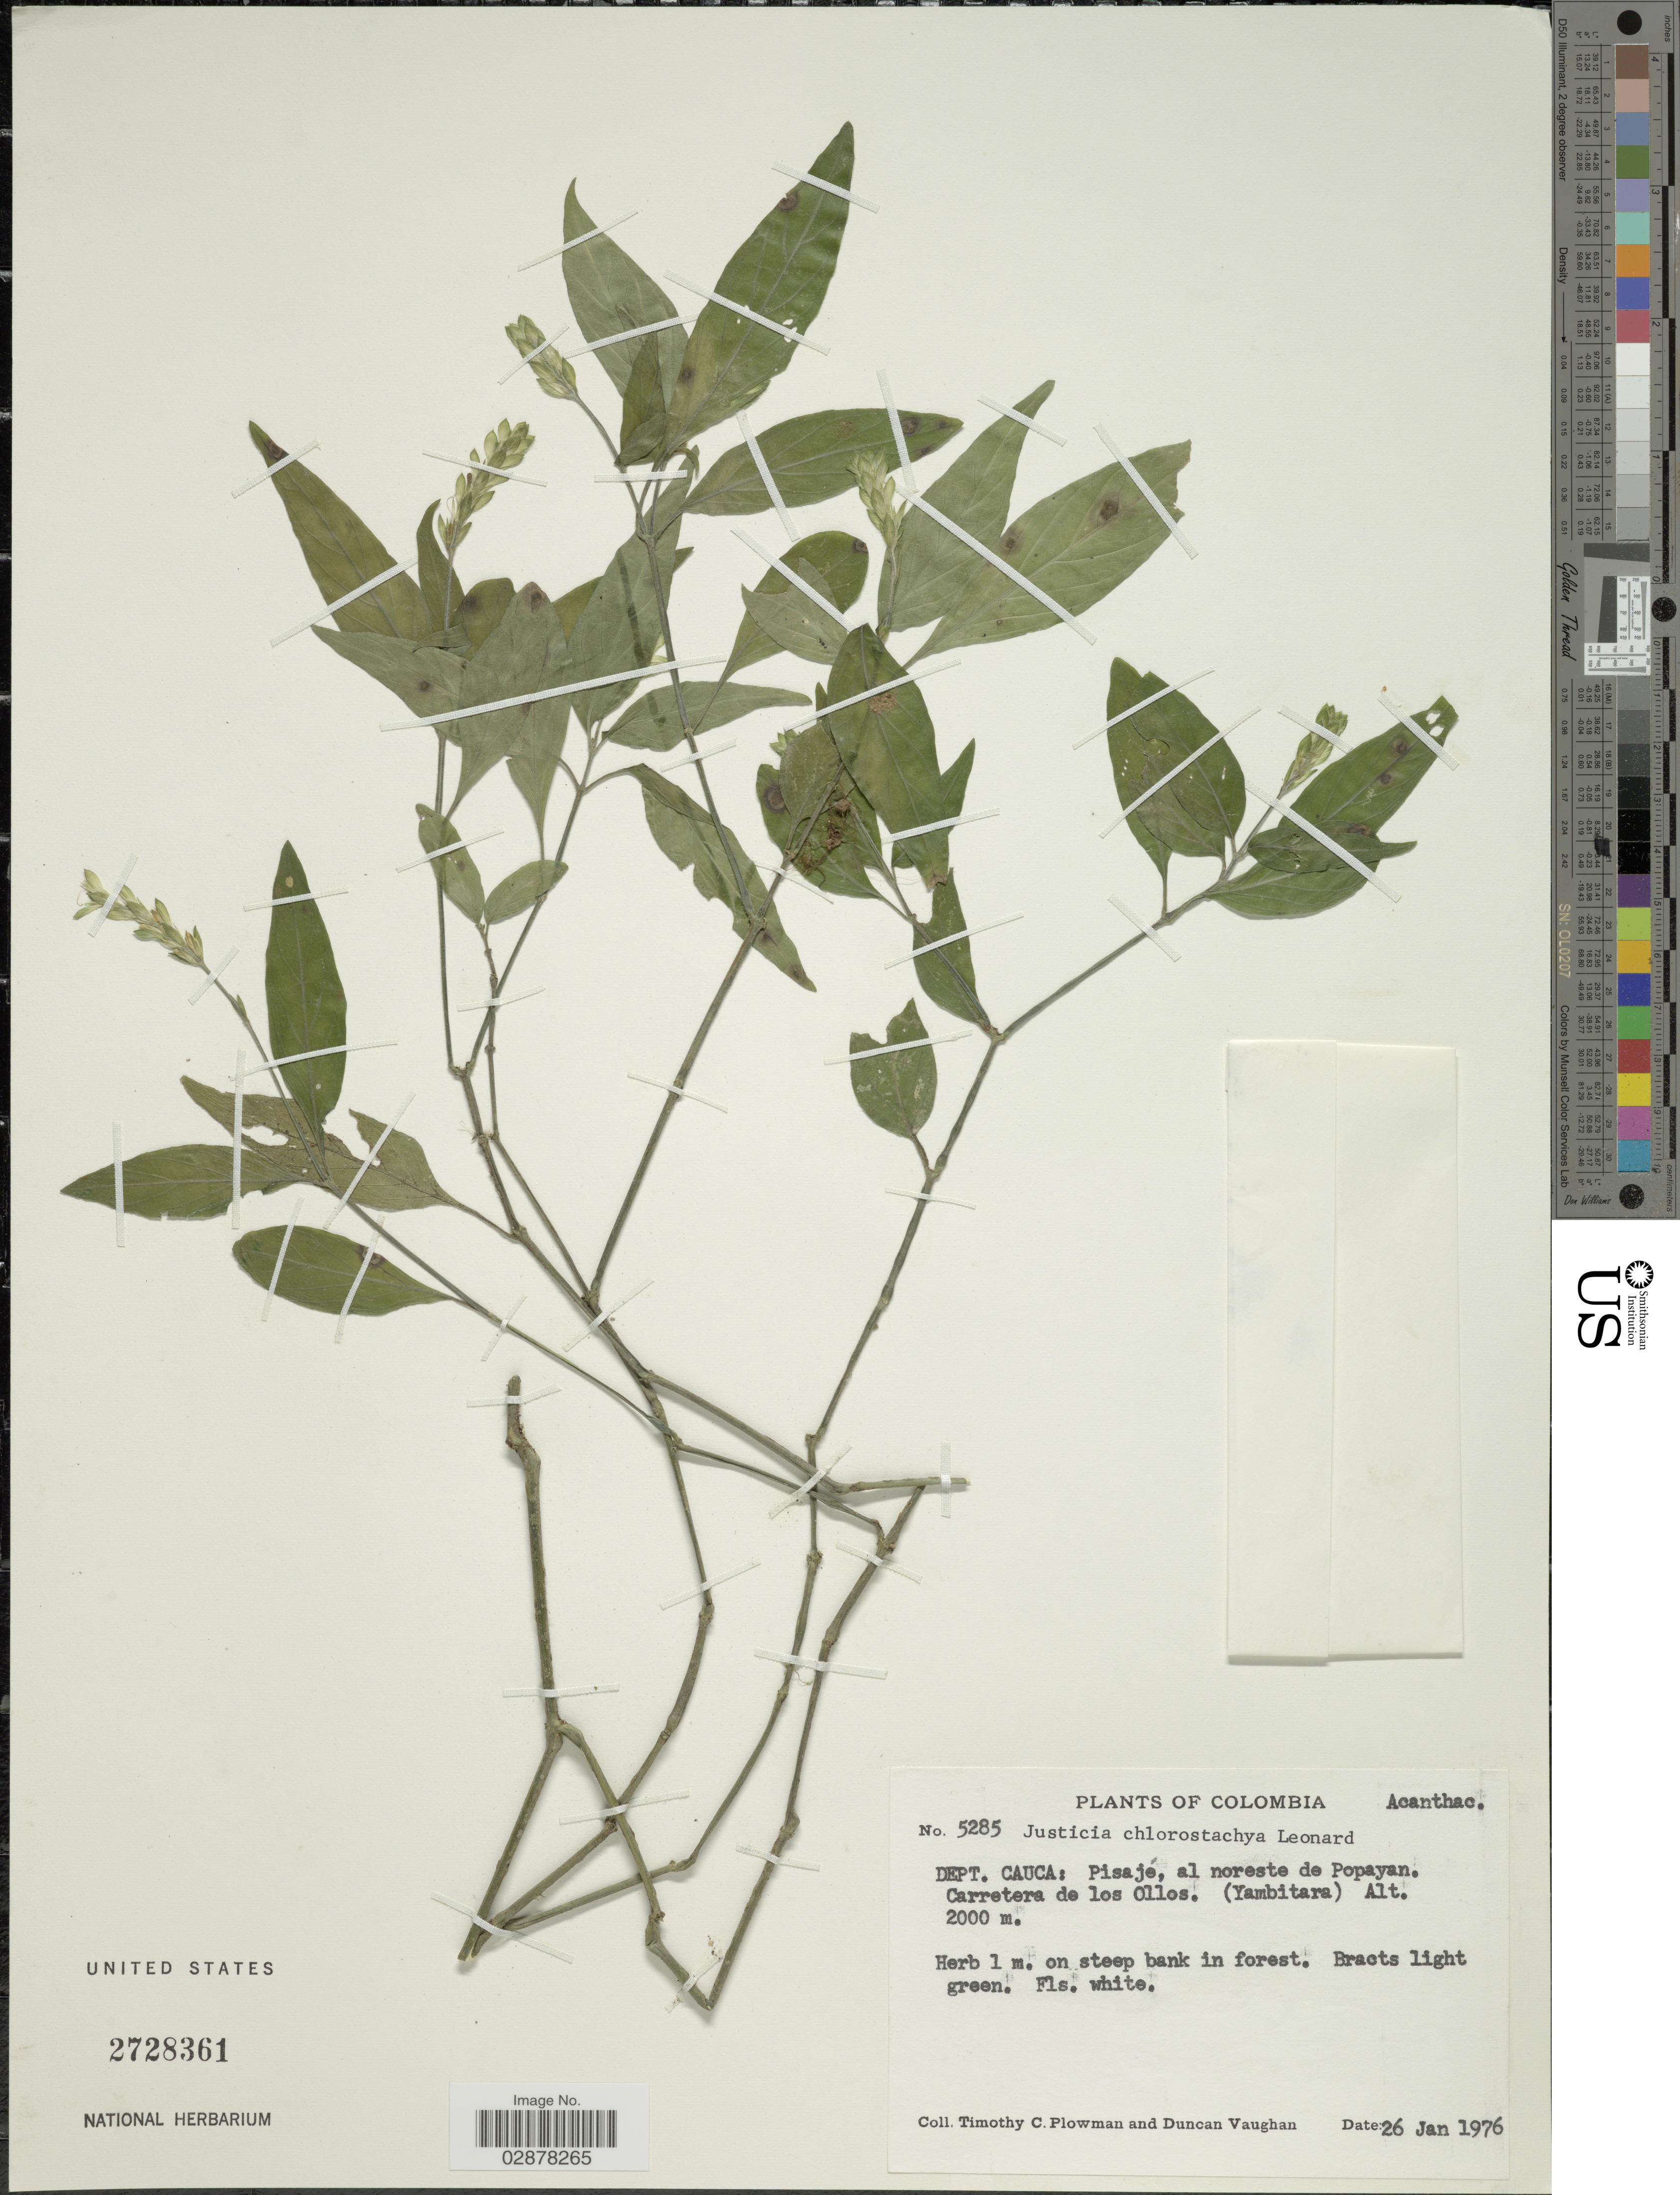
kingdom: Plantae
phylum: Tracheophyta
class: Magnoliopsida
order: Lamiales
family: Acanthaceae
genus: Justicia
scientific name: Justicia chlorostachya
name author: Leonard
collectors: T. Plowman & D. Vaughan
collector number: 5285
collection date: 1976-01-26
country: Colombia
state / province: Cauca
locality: Dept. Cauca, Pisajé, al noreste de Popayan, Carretera de los Ollos (Yambitara).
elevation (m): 2000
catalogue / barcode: US 2728361